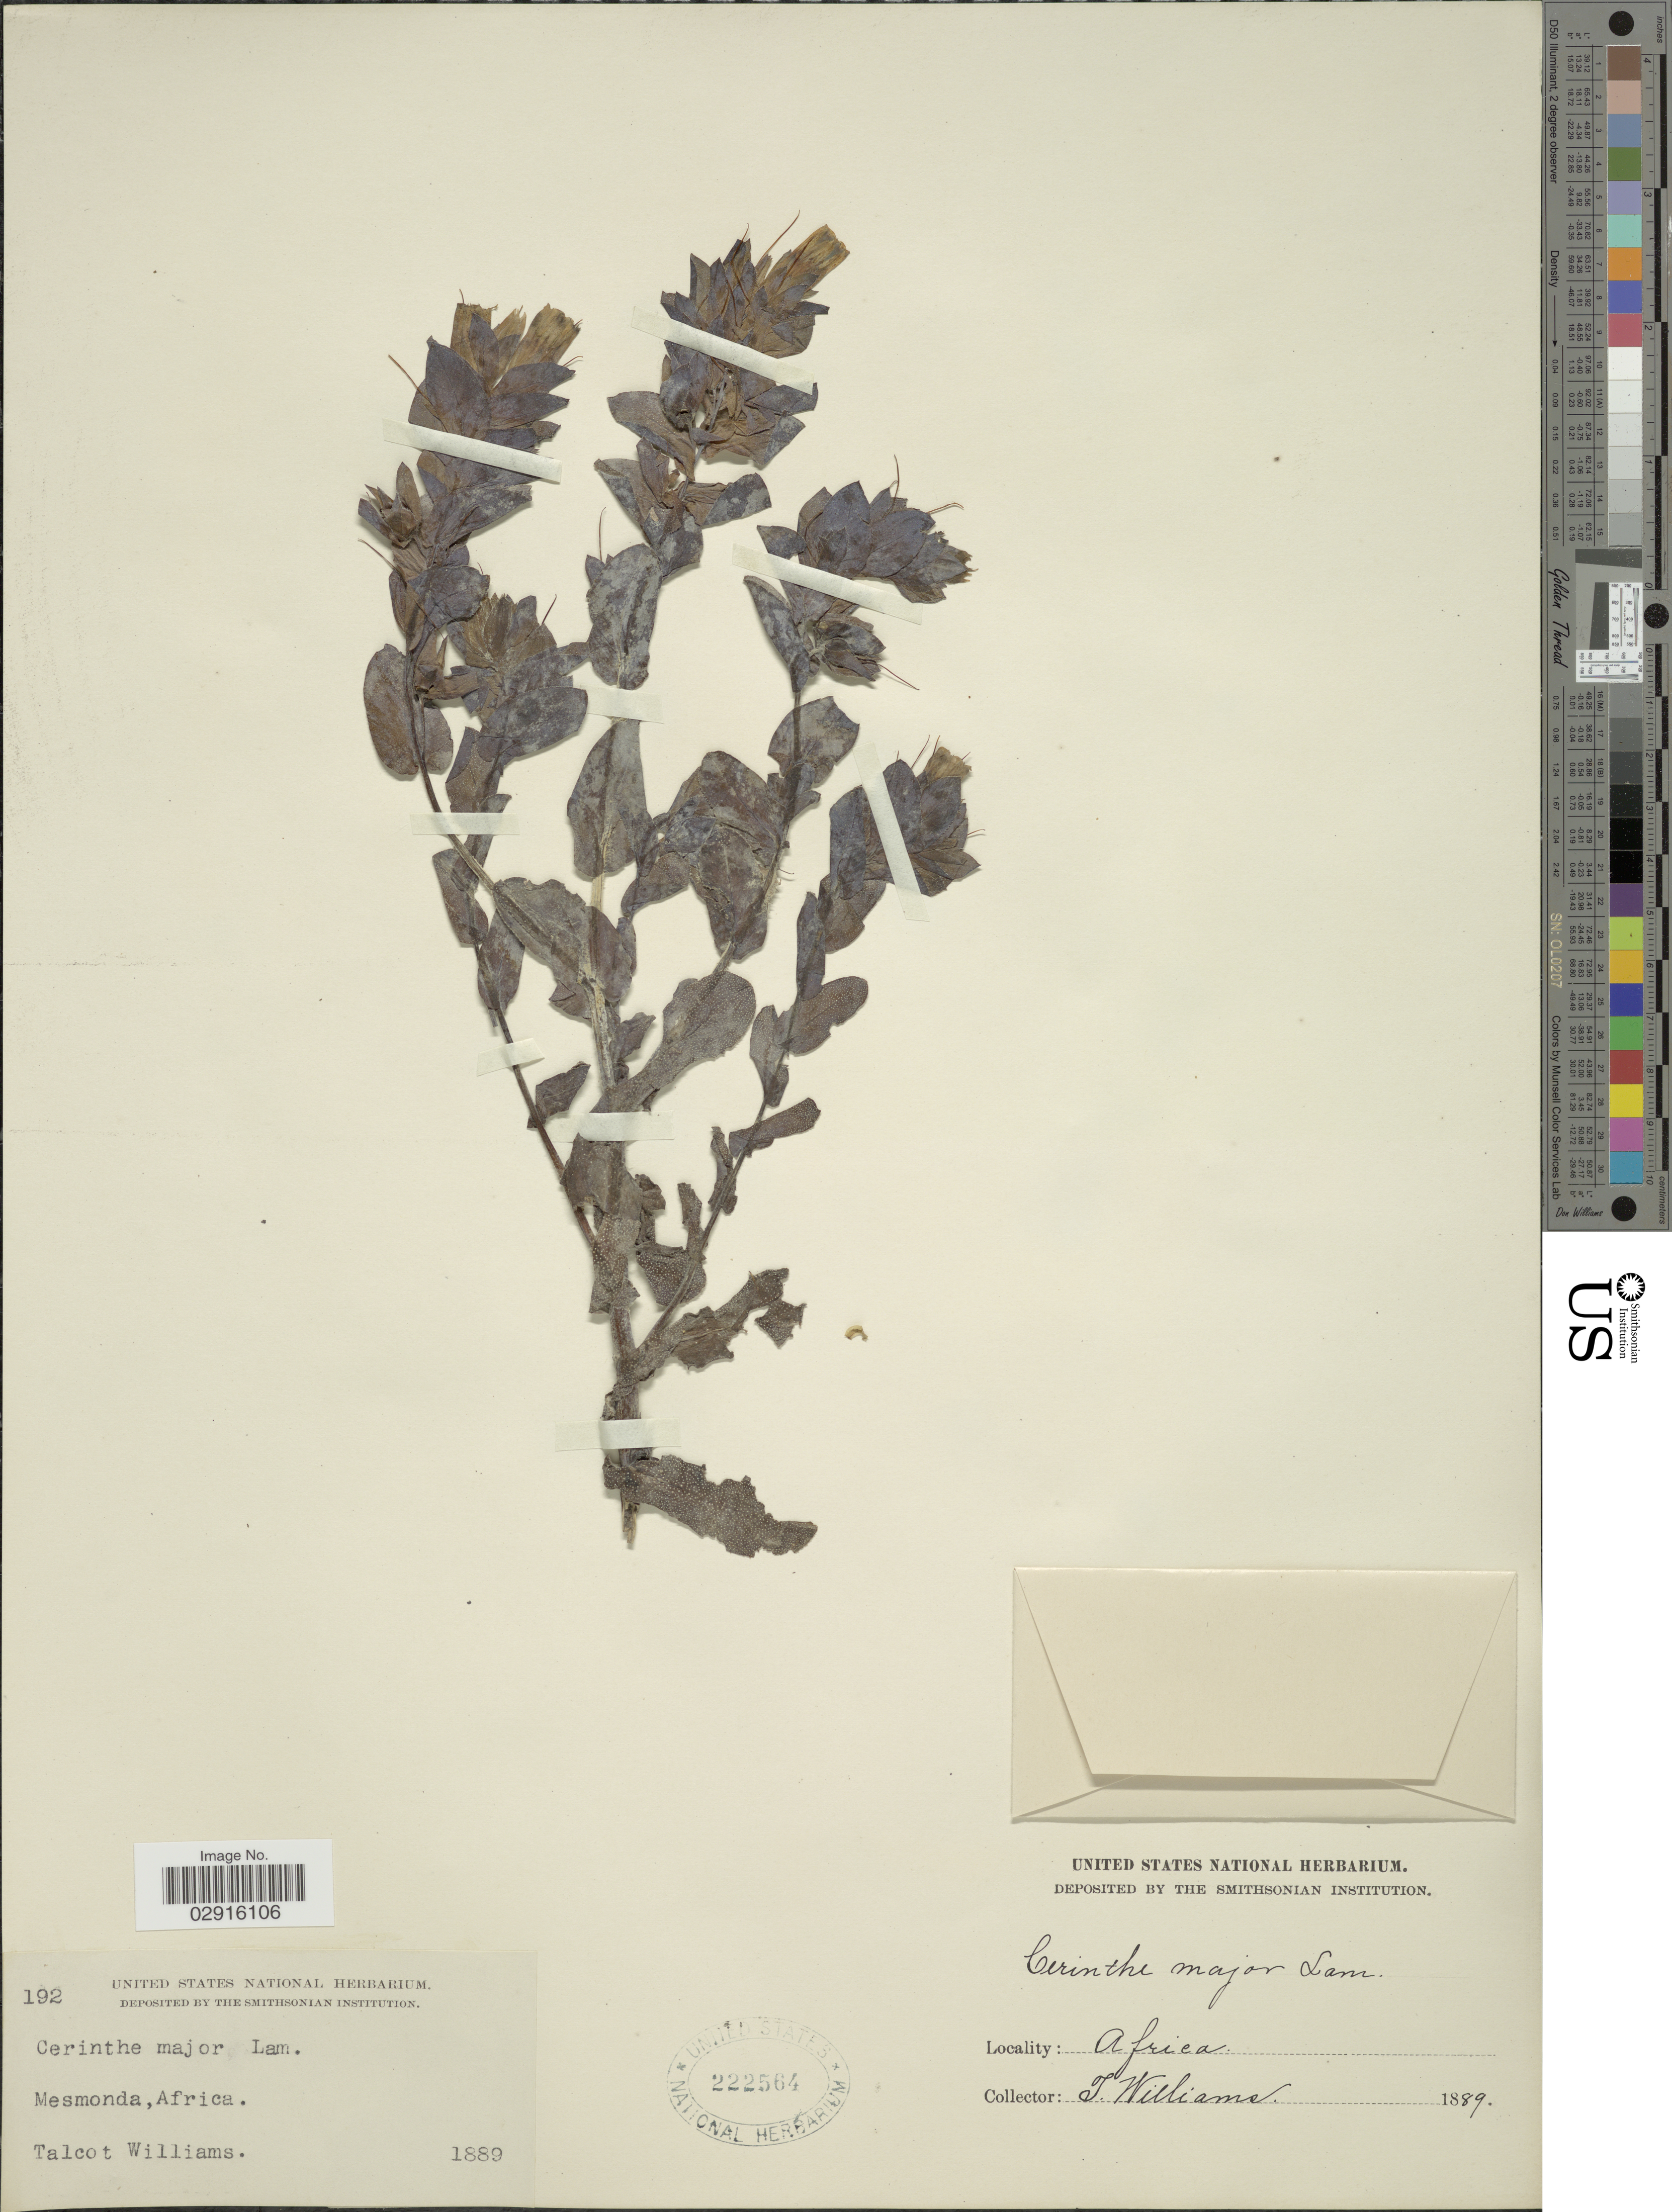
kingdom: Plantae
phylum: Tracheophyta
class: Magnoliopsida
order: Boraginales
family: Boraginaceae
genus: Cerinthe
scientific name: Cerinthe major subsp. major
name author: L.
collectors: T. Williams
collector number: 192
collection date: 1889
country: Morocco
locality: Mesmonda, Africa.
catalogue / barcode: US 222564